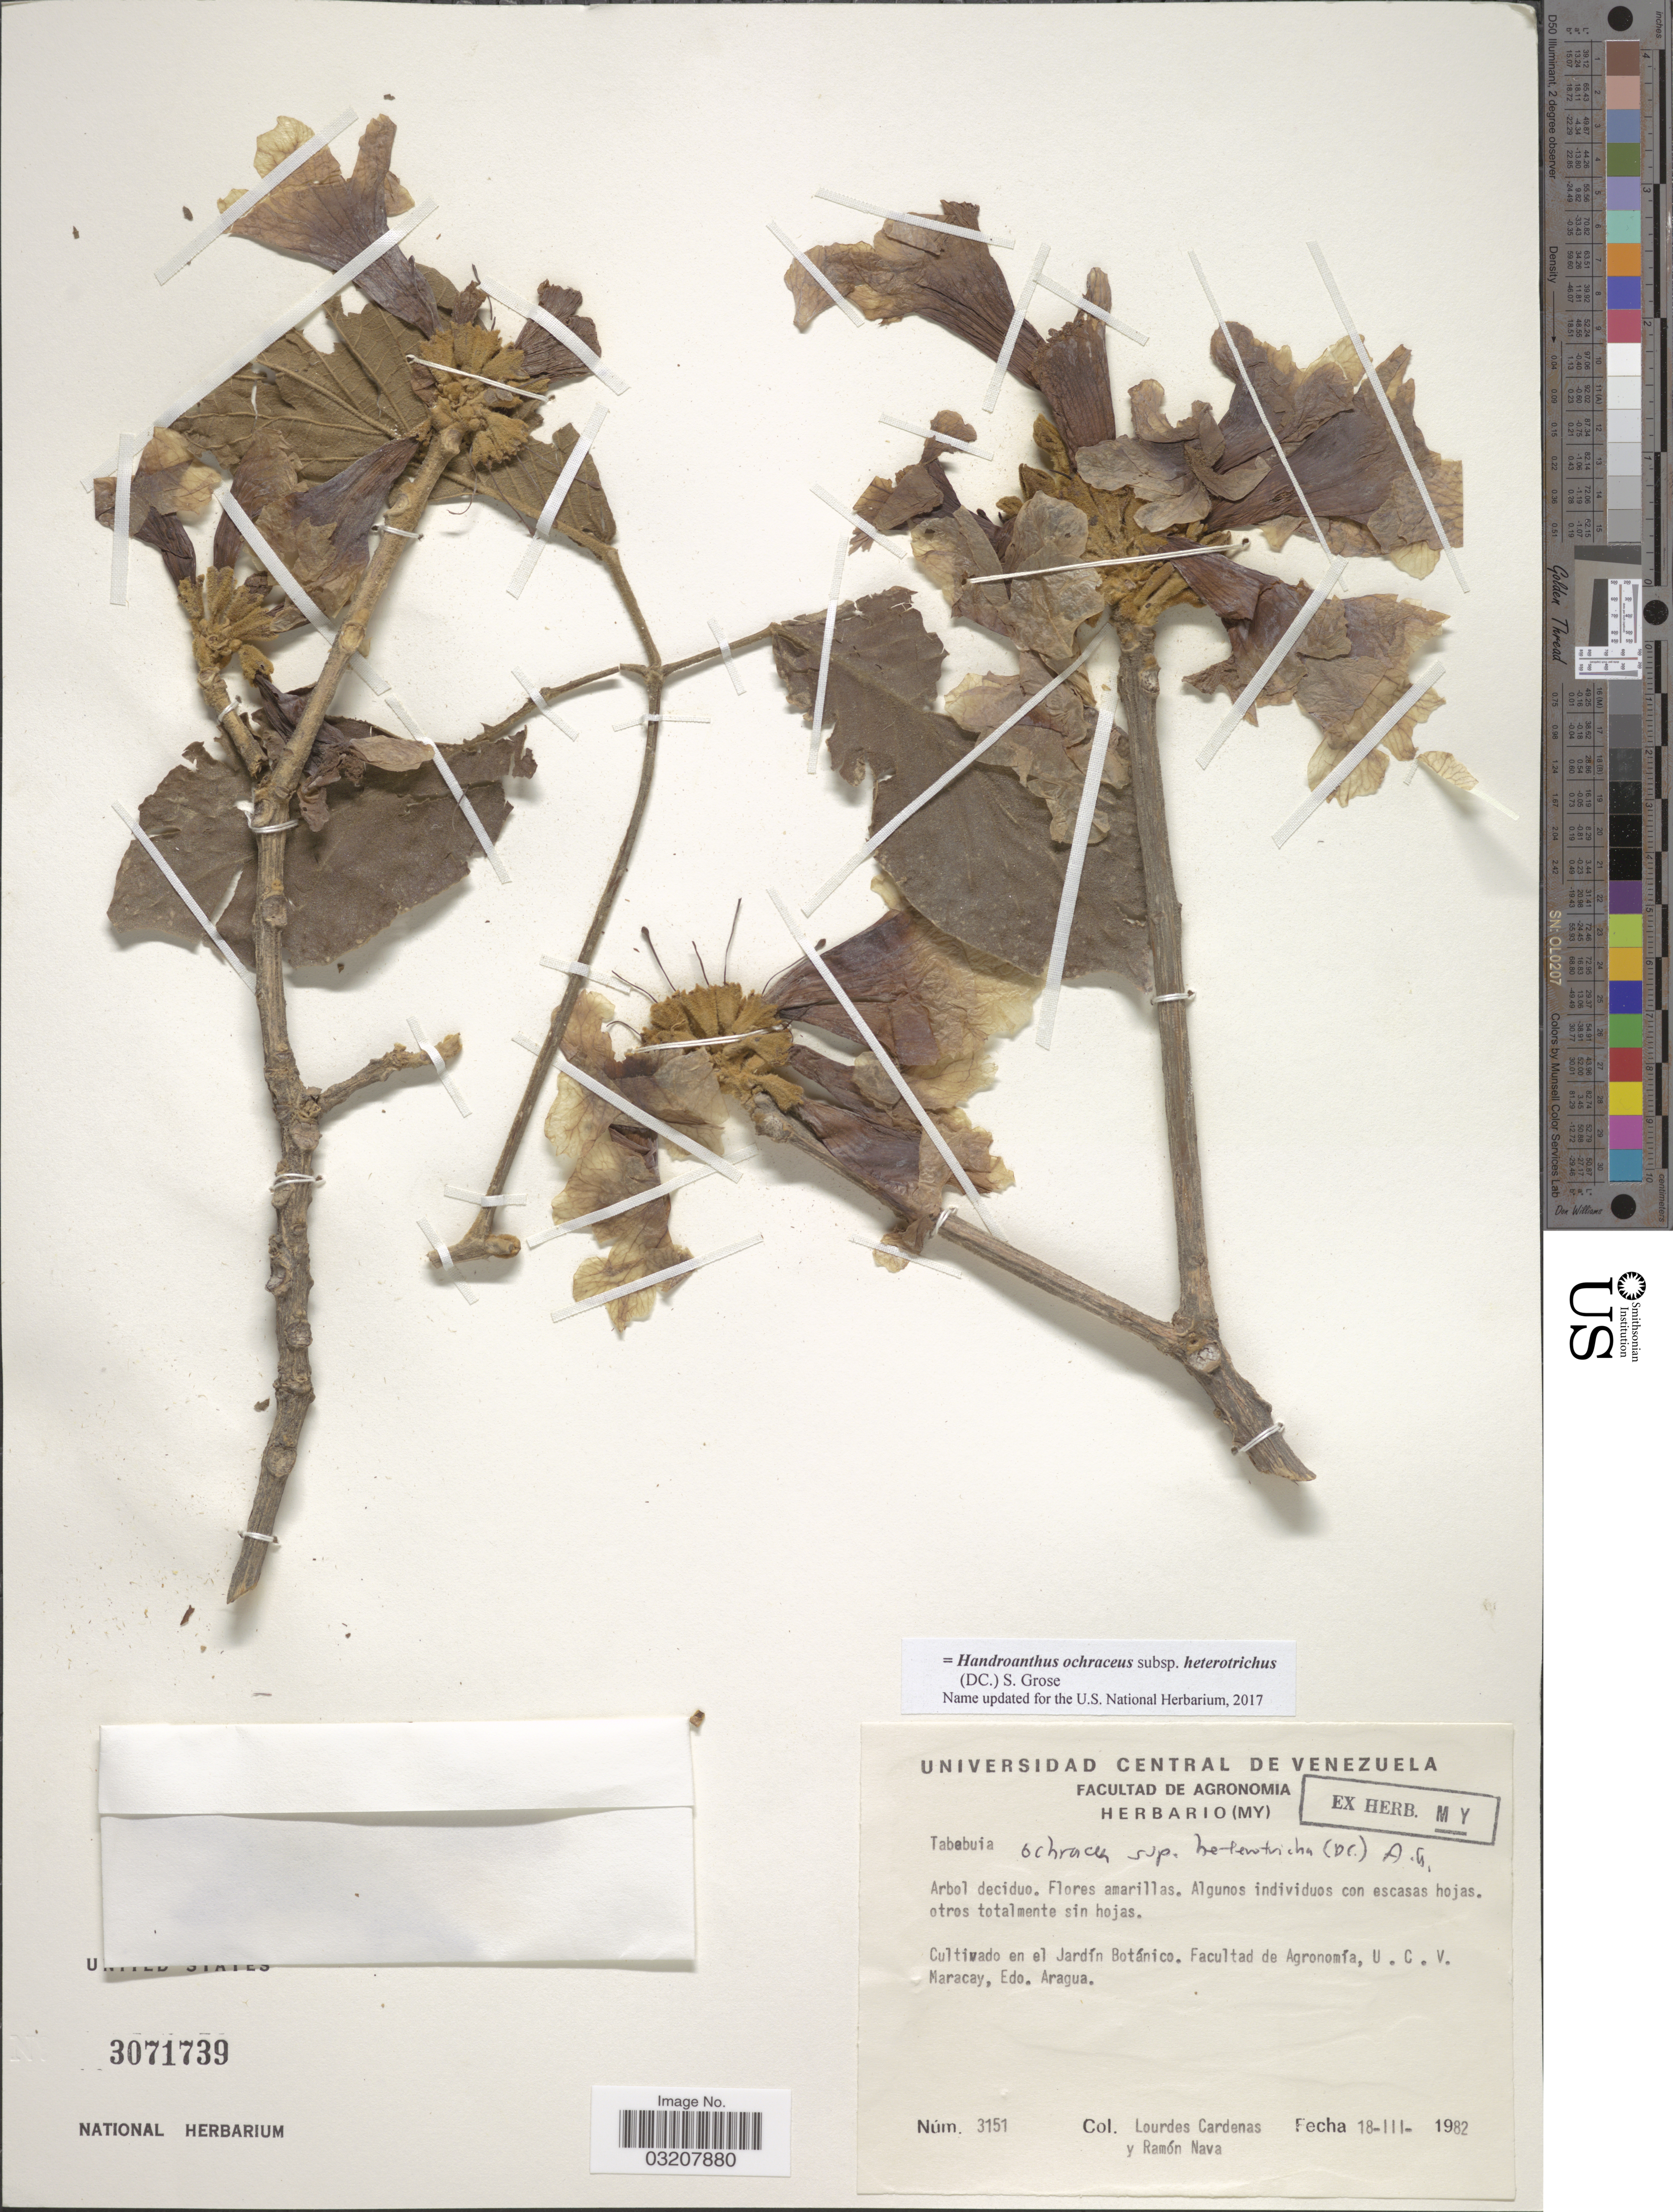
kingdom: Plantae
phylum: Tracheophyta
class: Magnoliopsida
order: Lamiales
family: Bignoniaceae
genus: Handroanthus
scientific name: Handroanthus ochraceus subsp. heterotrichus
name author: (DC.) S.O. Grose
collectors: L. Cárdenas & R. Nava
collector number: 3151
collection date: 1982-03-18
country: Venezuela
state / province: Aragua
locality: Cultivado en el Jardín Botáníco. Facultad de Agronomía, U.C.V. Maracay.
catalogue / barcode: US 3071739